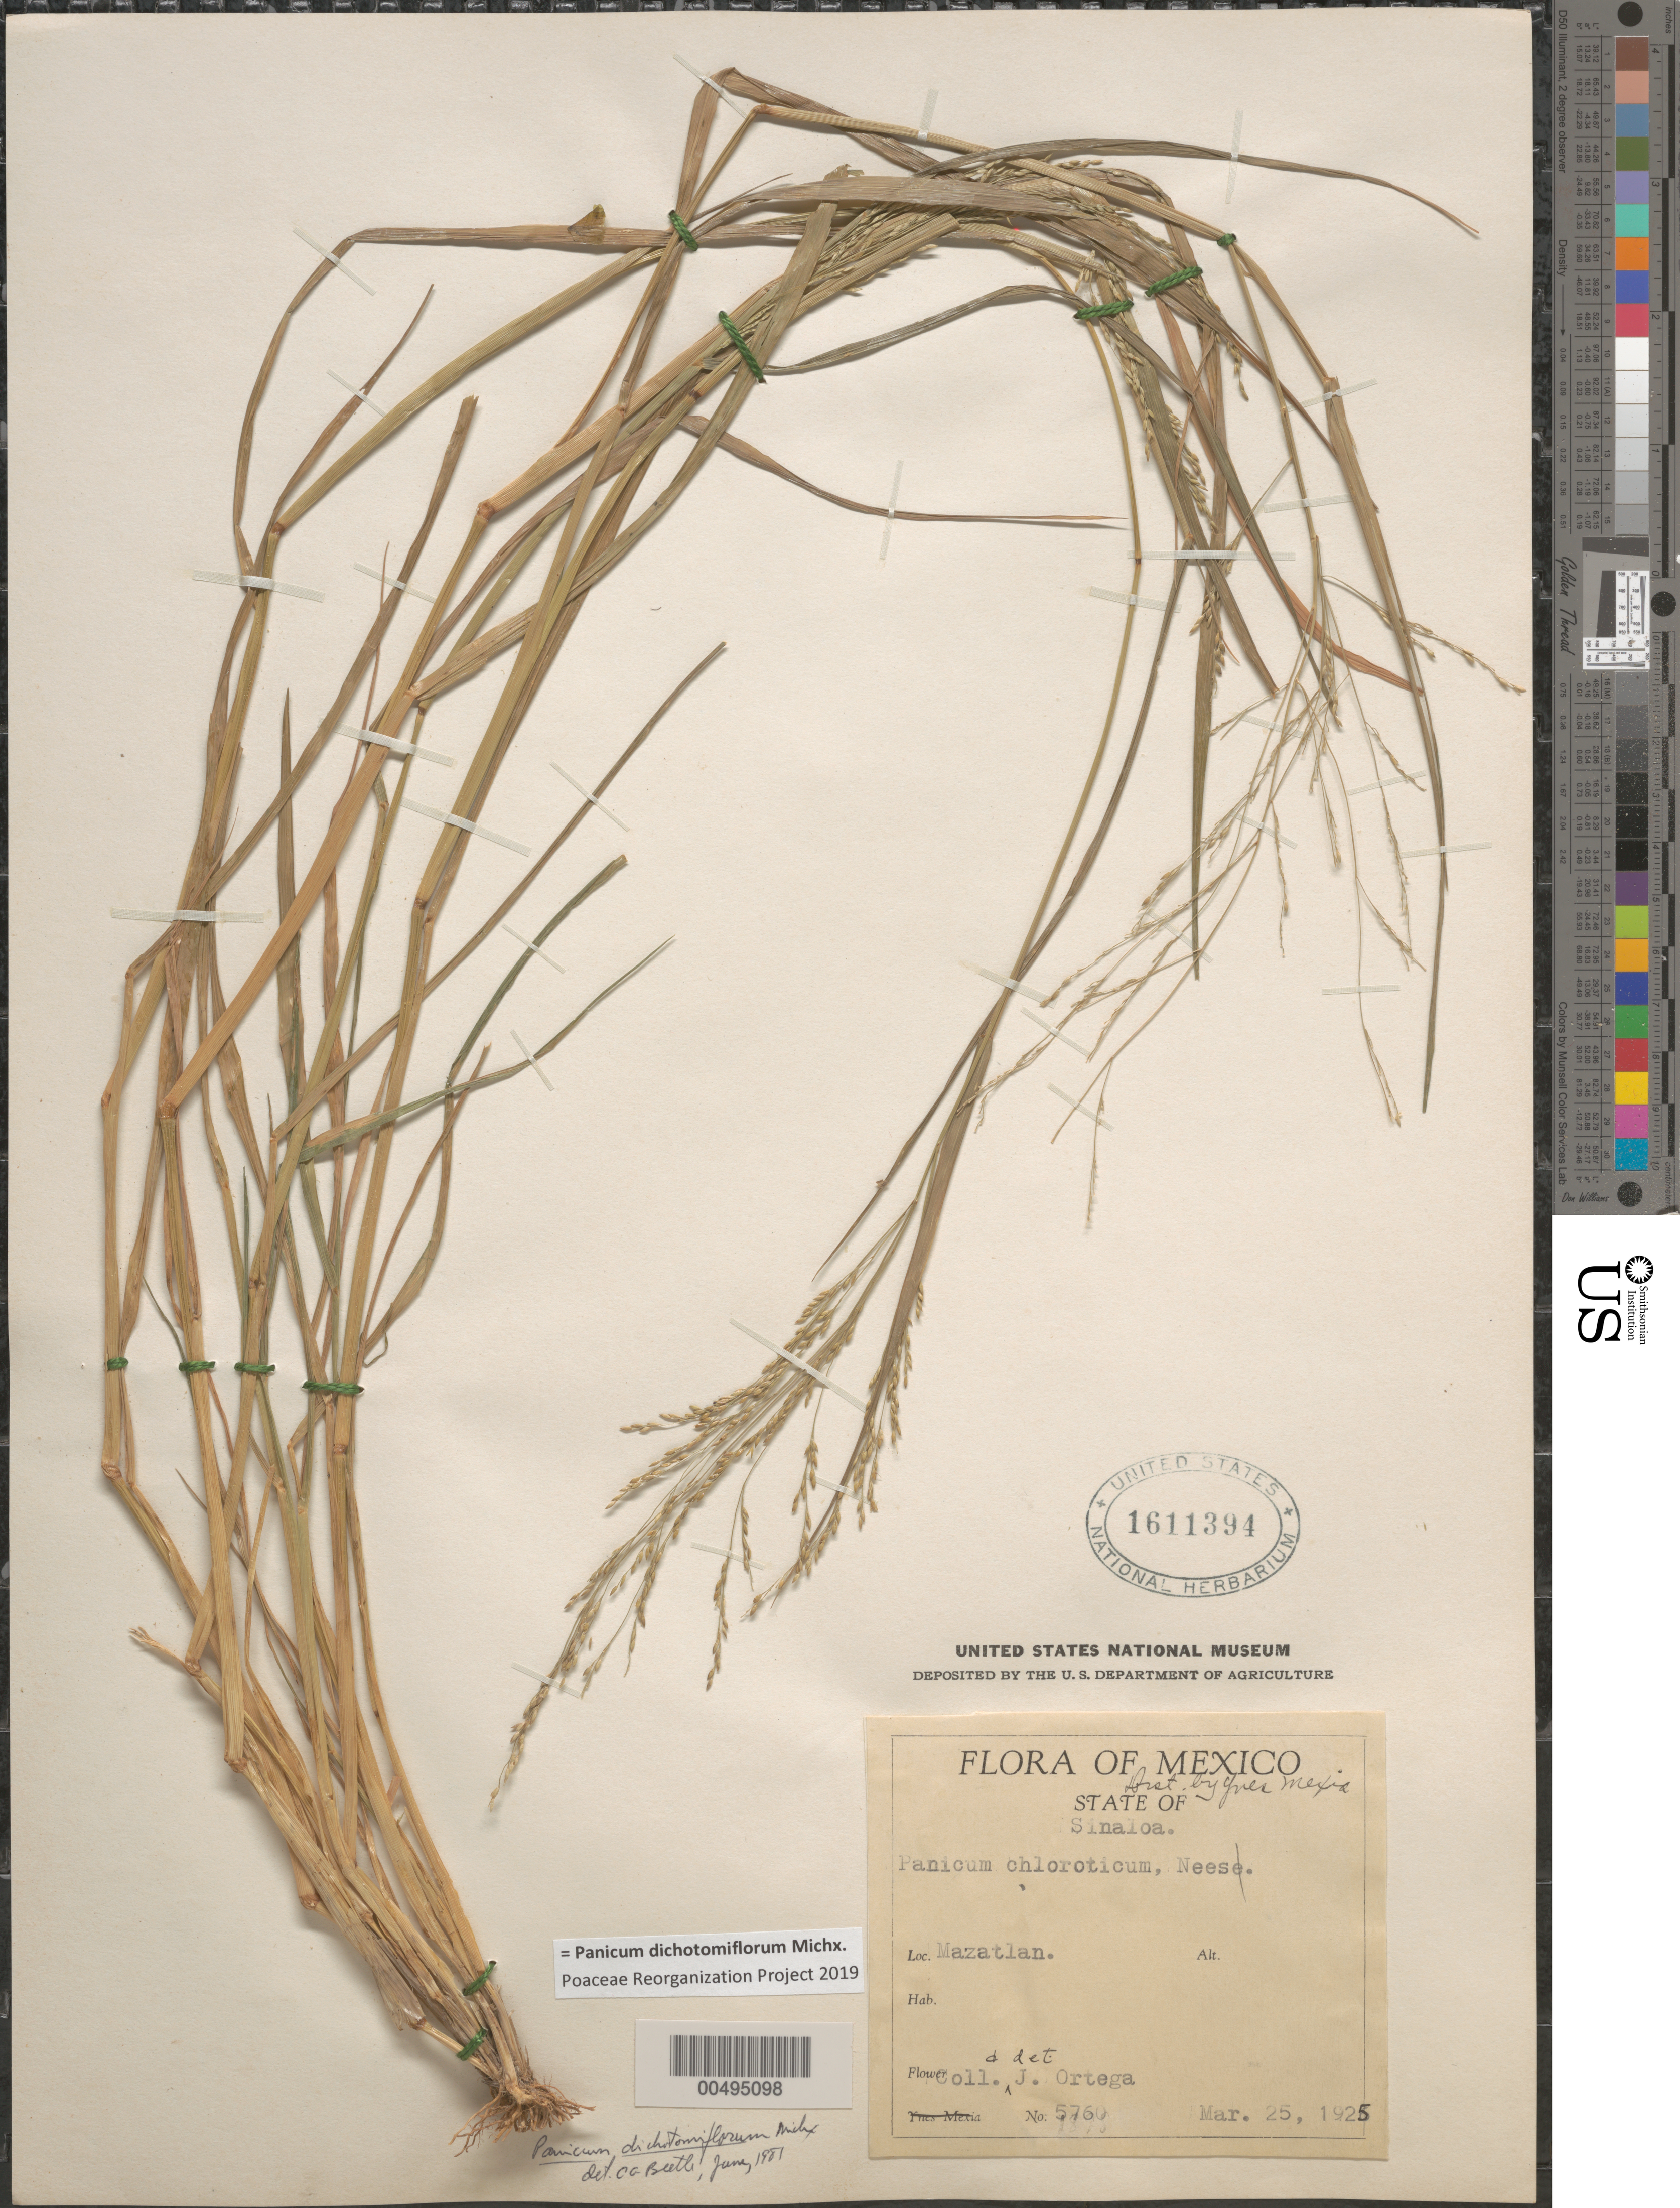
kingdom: Plantae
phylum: Tracheophyta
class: Liliopsida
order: Poales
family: Poaceae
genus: Panicum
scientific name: Panicum dichotomiflorum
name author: Michx.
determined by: Beetle, Alan A.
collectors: J. Ortega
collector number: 5760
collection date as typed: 25 Mar 1925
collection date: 1925-03-25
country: Mexico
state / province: Sinaloa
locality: Mazatlan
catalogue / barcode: US 1611394